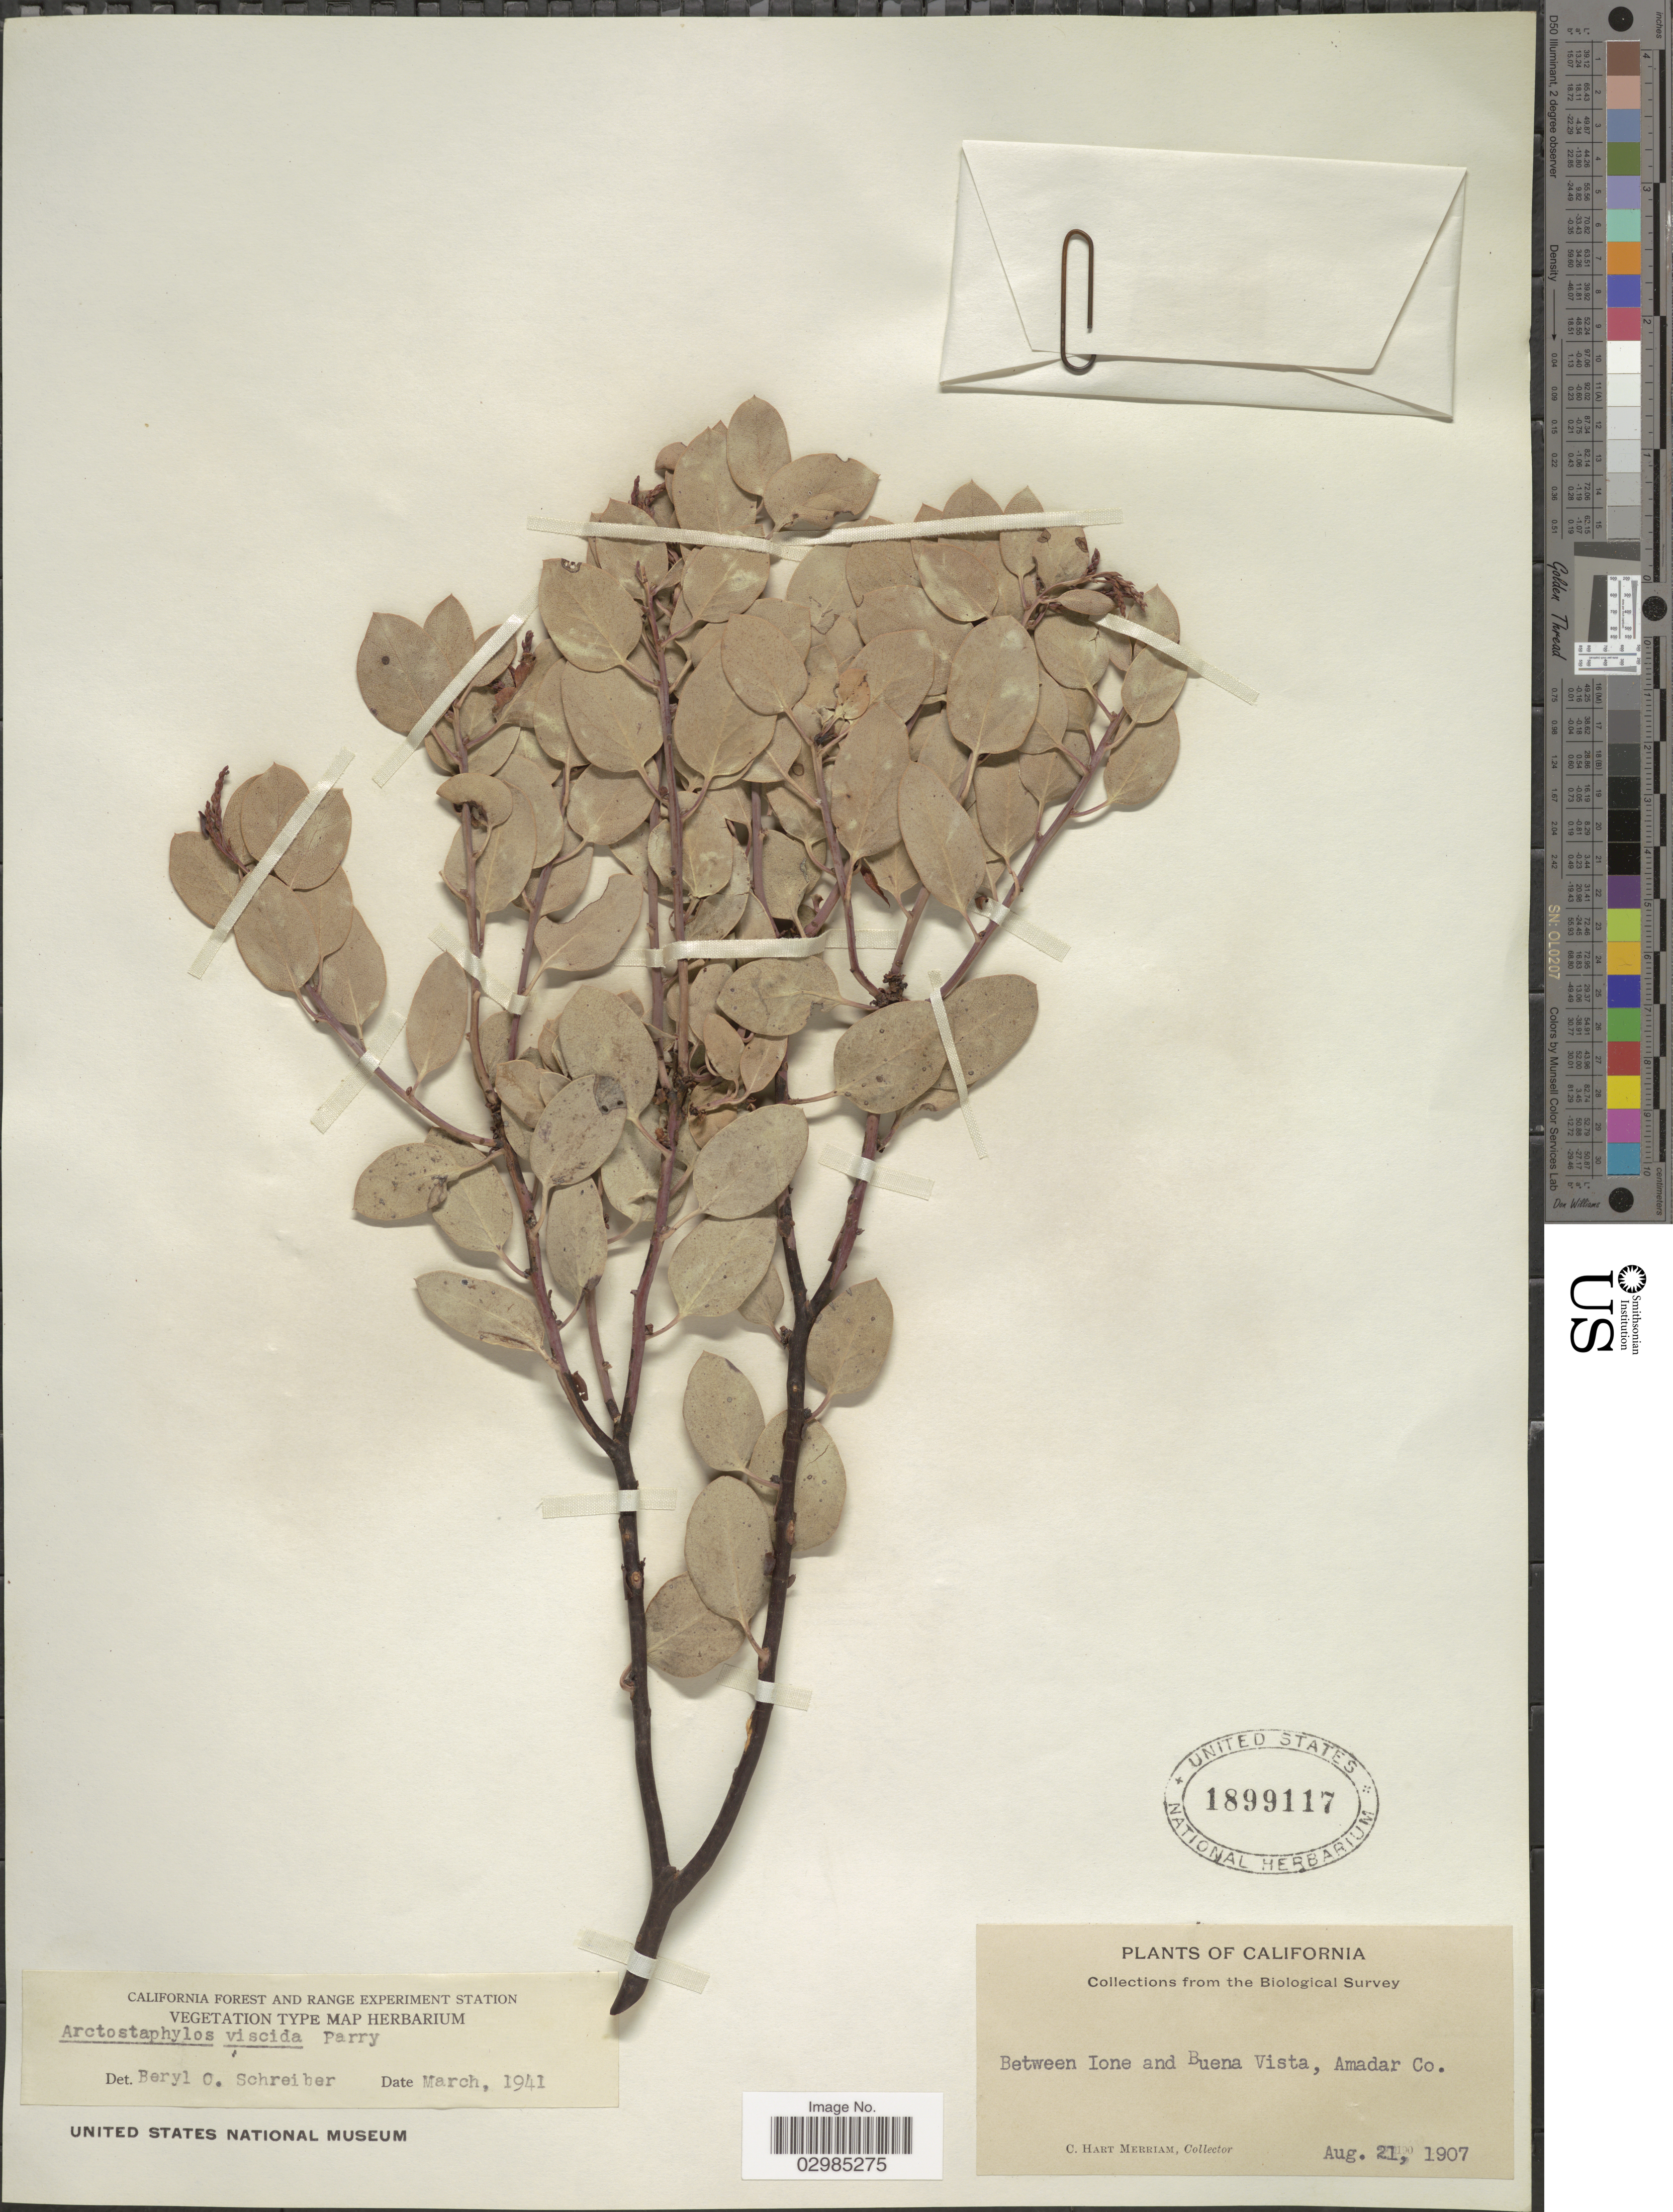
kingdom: Plantae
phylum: Tracheophyta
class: Magnoliopsida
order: Ericales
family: Ericaceae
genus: Arctostaphylos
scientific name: Arctostaphylos viscida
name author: Parry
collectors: C. Merriam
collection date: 1907-08-21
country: United States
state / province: California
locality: Between Ione and Buena Vista, Amadar Co.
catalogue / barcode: US 1899117